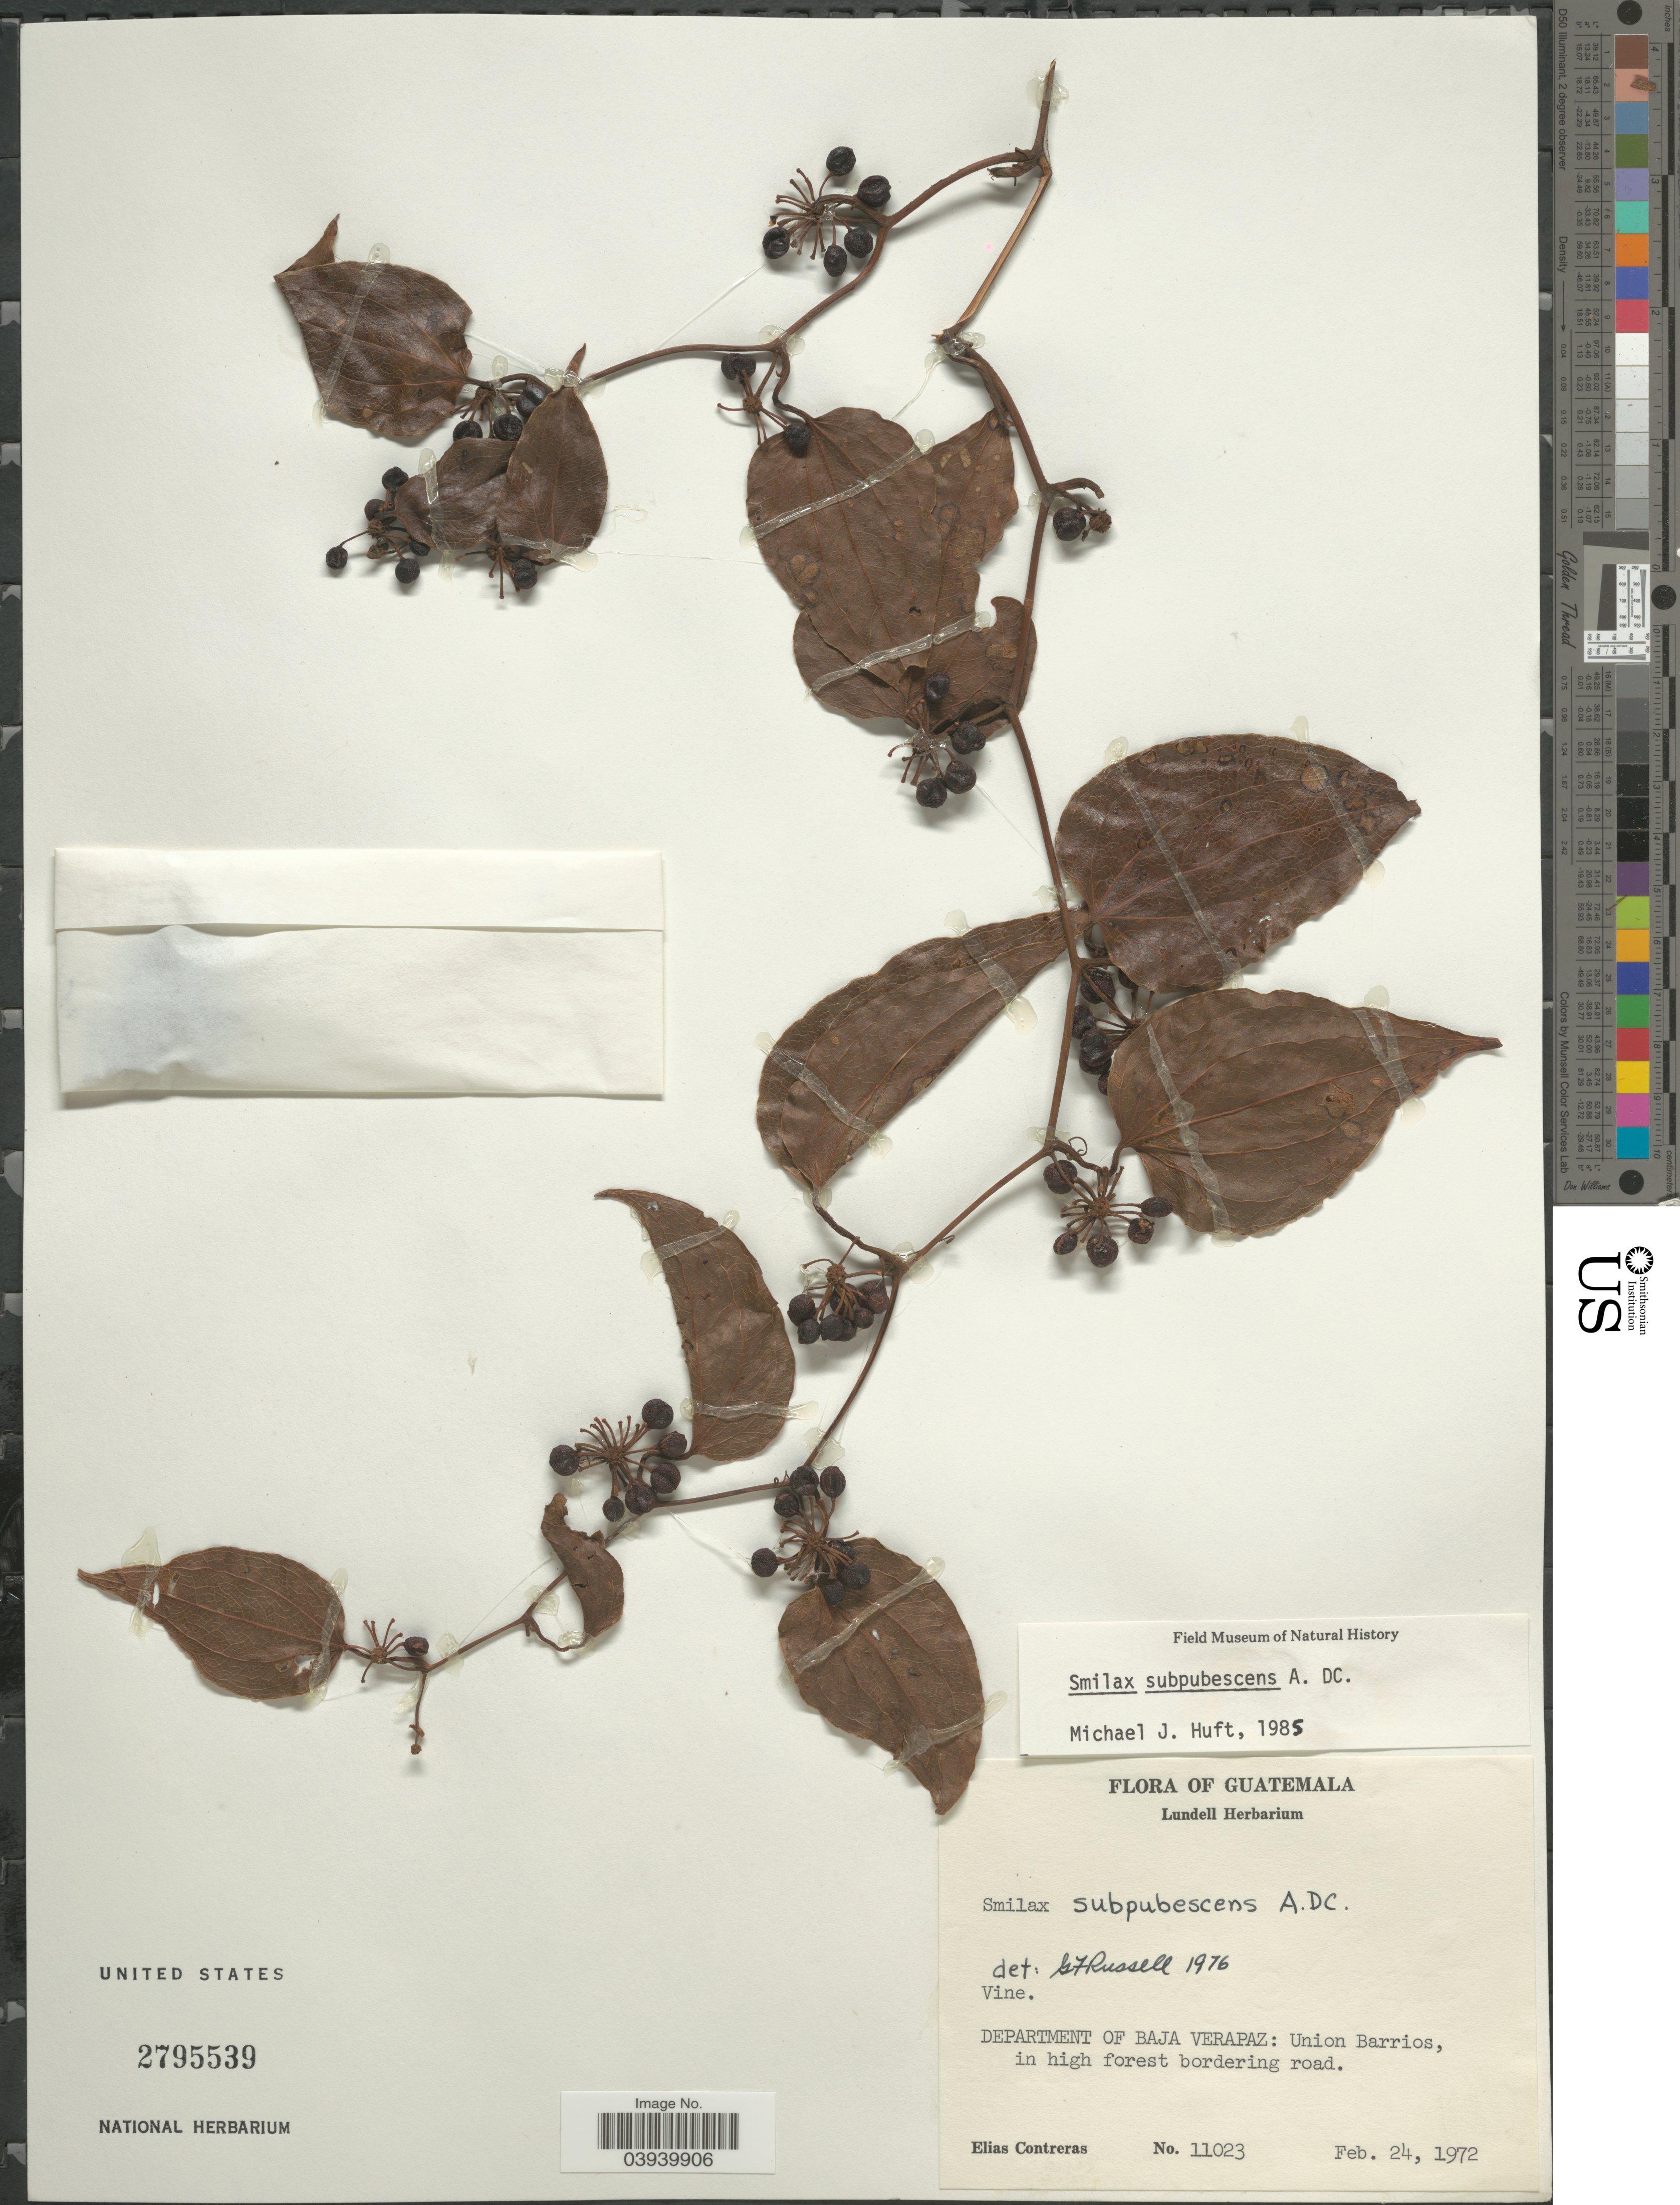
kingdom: Plantae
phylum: Tracheophyta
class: Liliopsida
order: Liliales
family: Smilacaceae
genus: Smilax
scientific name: Smilax subpubescens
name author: A. DC.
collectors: E. Contreras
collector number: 11023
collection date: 1972-02-24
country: Guatemala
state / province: Baja Verapaz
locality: Department of Baja Verapaz: Union Barrios, in high forest bordering road.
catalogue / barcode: US 2795539